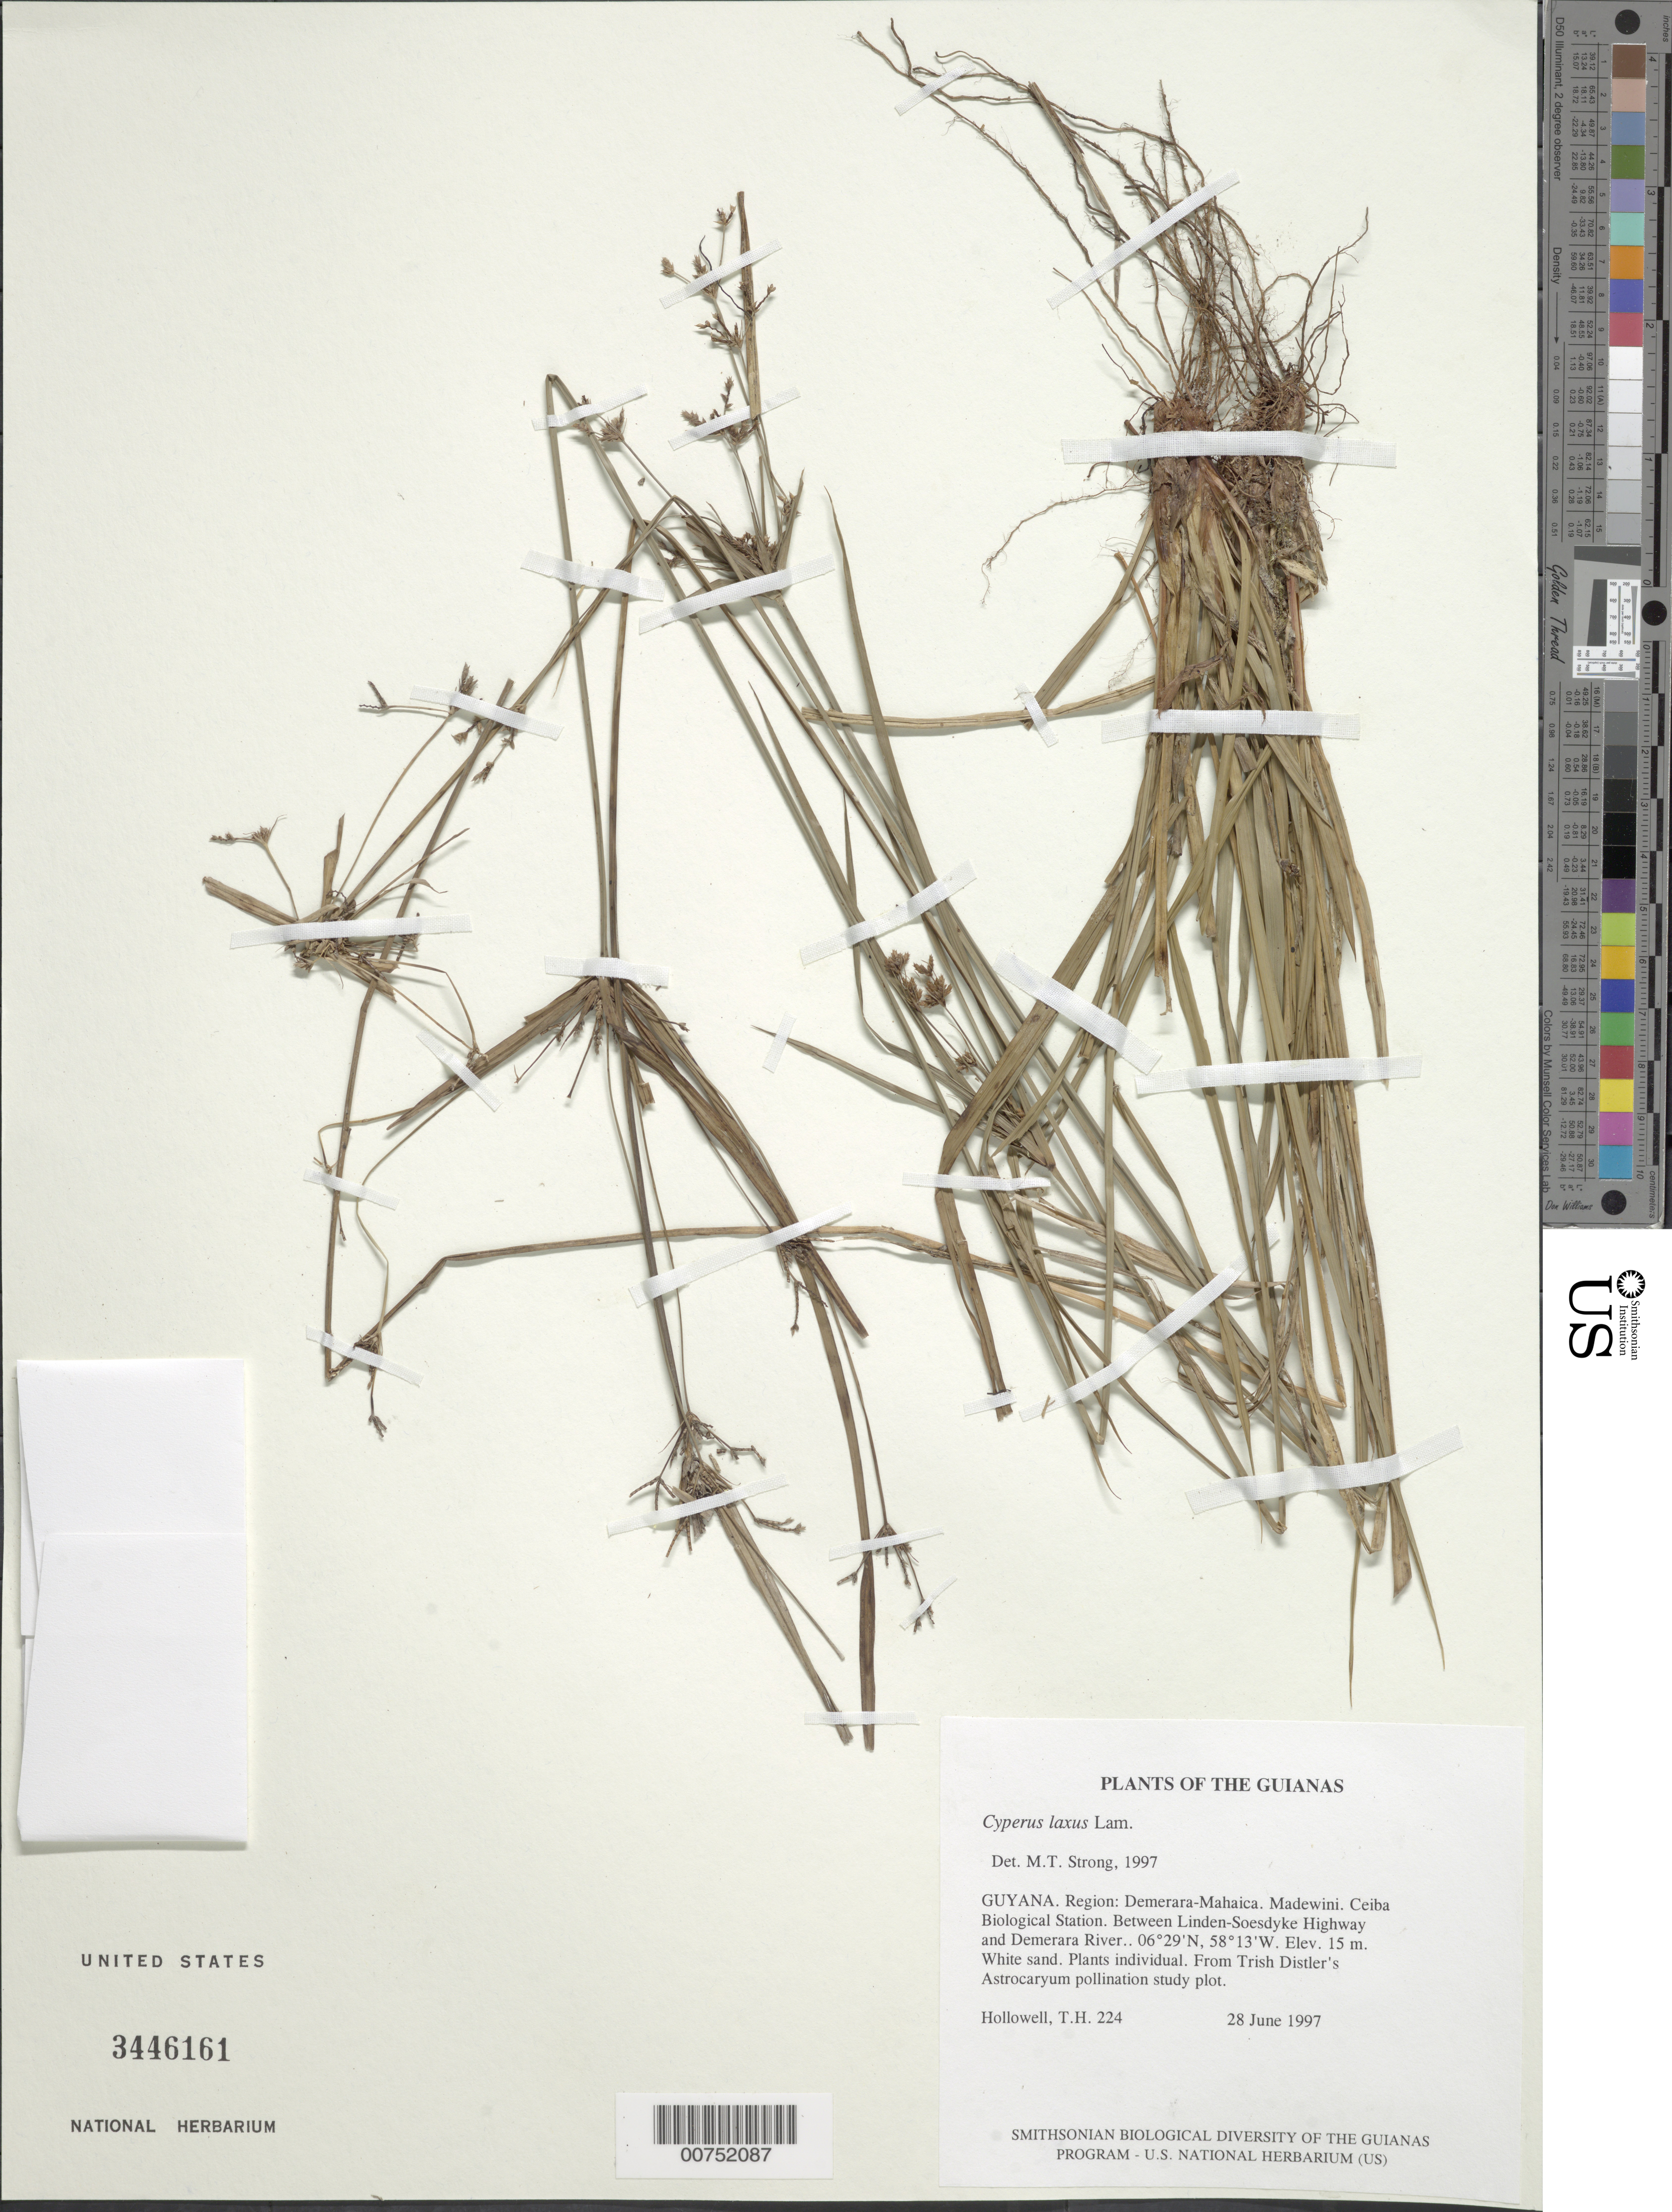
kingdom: Plantae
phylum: Tracheophyta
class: Liliopsida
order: Poales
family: Cyperaceae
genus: Cyperus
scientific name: Cyperus laxus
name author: Lam.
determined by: Strong, M. T., (US), Smithsonian Institution - National Museum of Natural History (UNITED STATES)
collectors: T. Hollowell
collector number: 224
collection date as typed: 28 June 1997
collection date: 1997-06-28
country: Guyana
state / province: Demerara-Mahaica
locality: Madewini. Ceiba Biological Station. Between Linden-Soesdyke Highway and Demerara River.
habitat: White sand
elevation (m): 15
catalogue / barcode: US 3446161